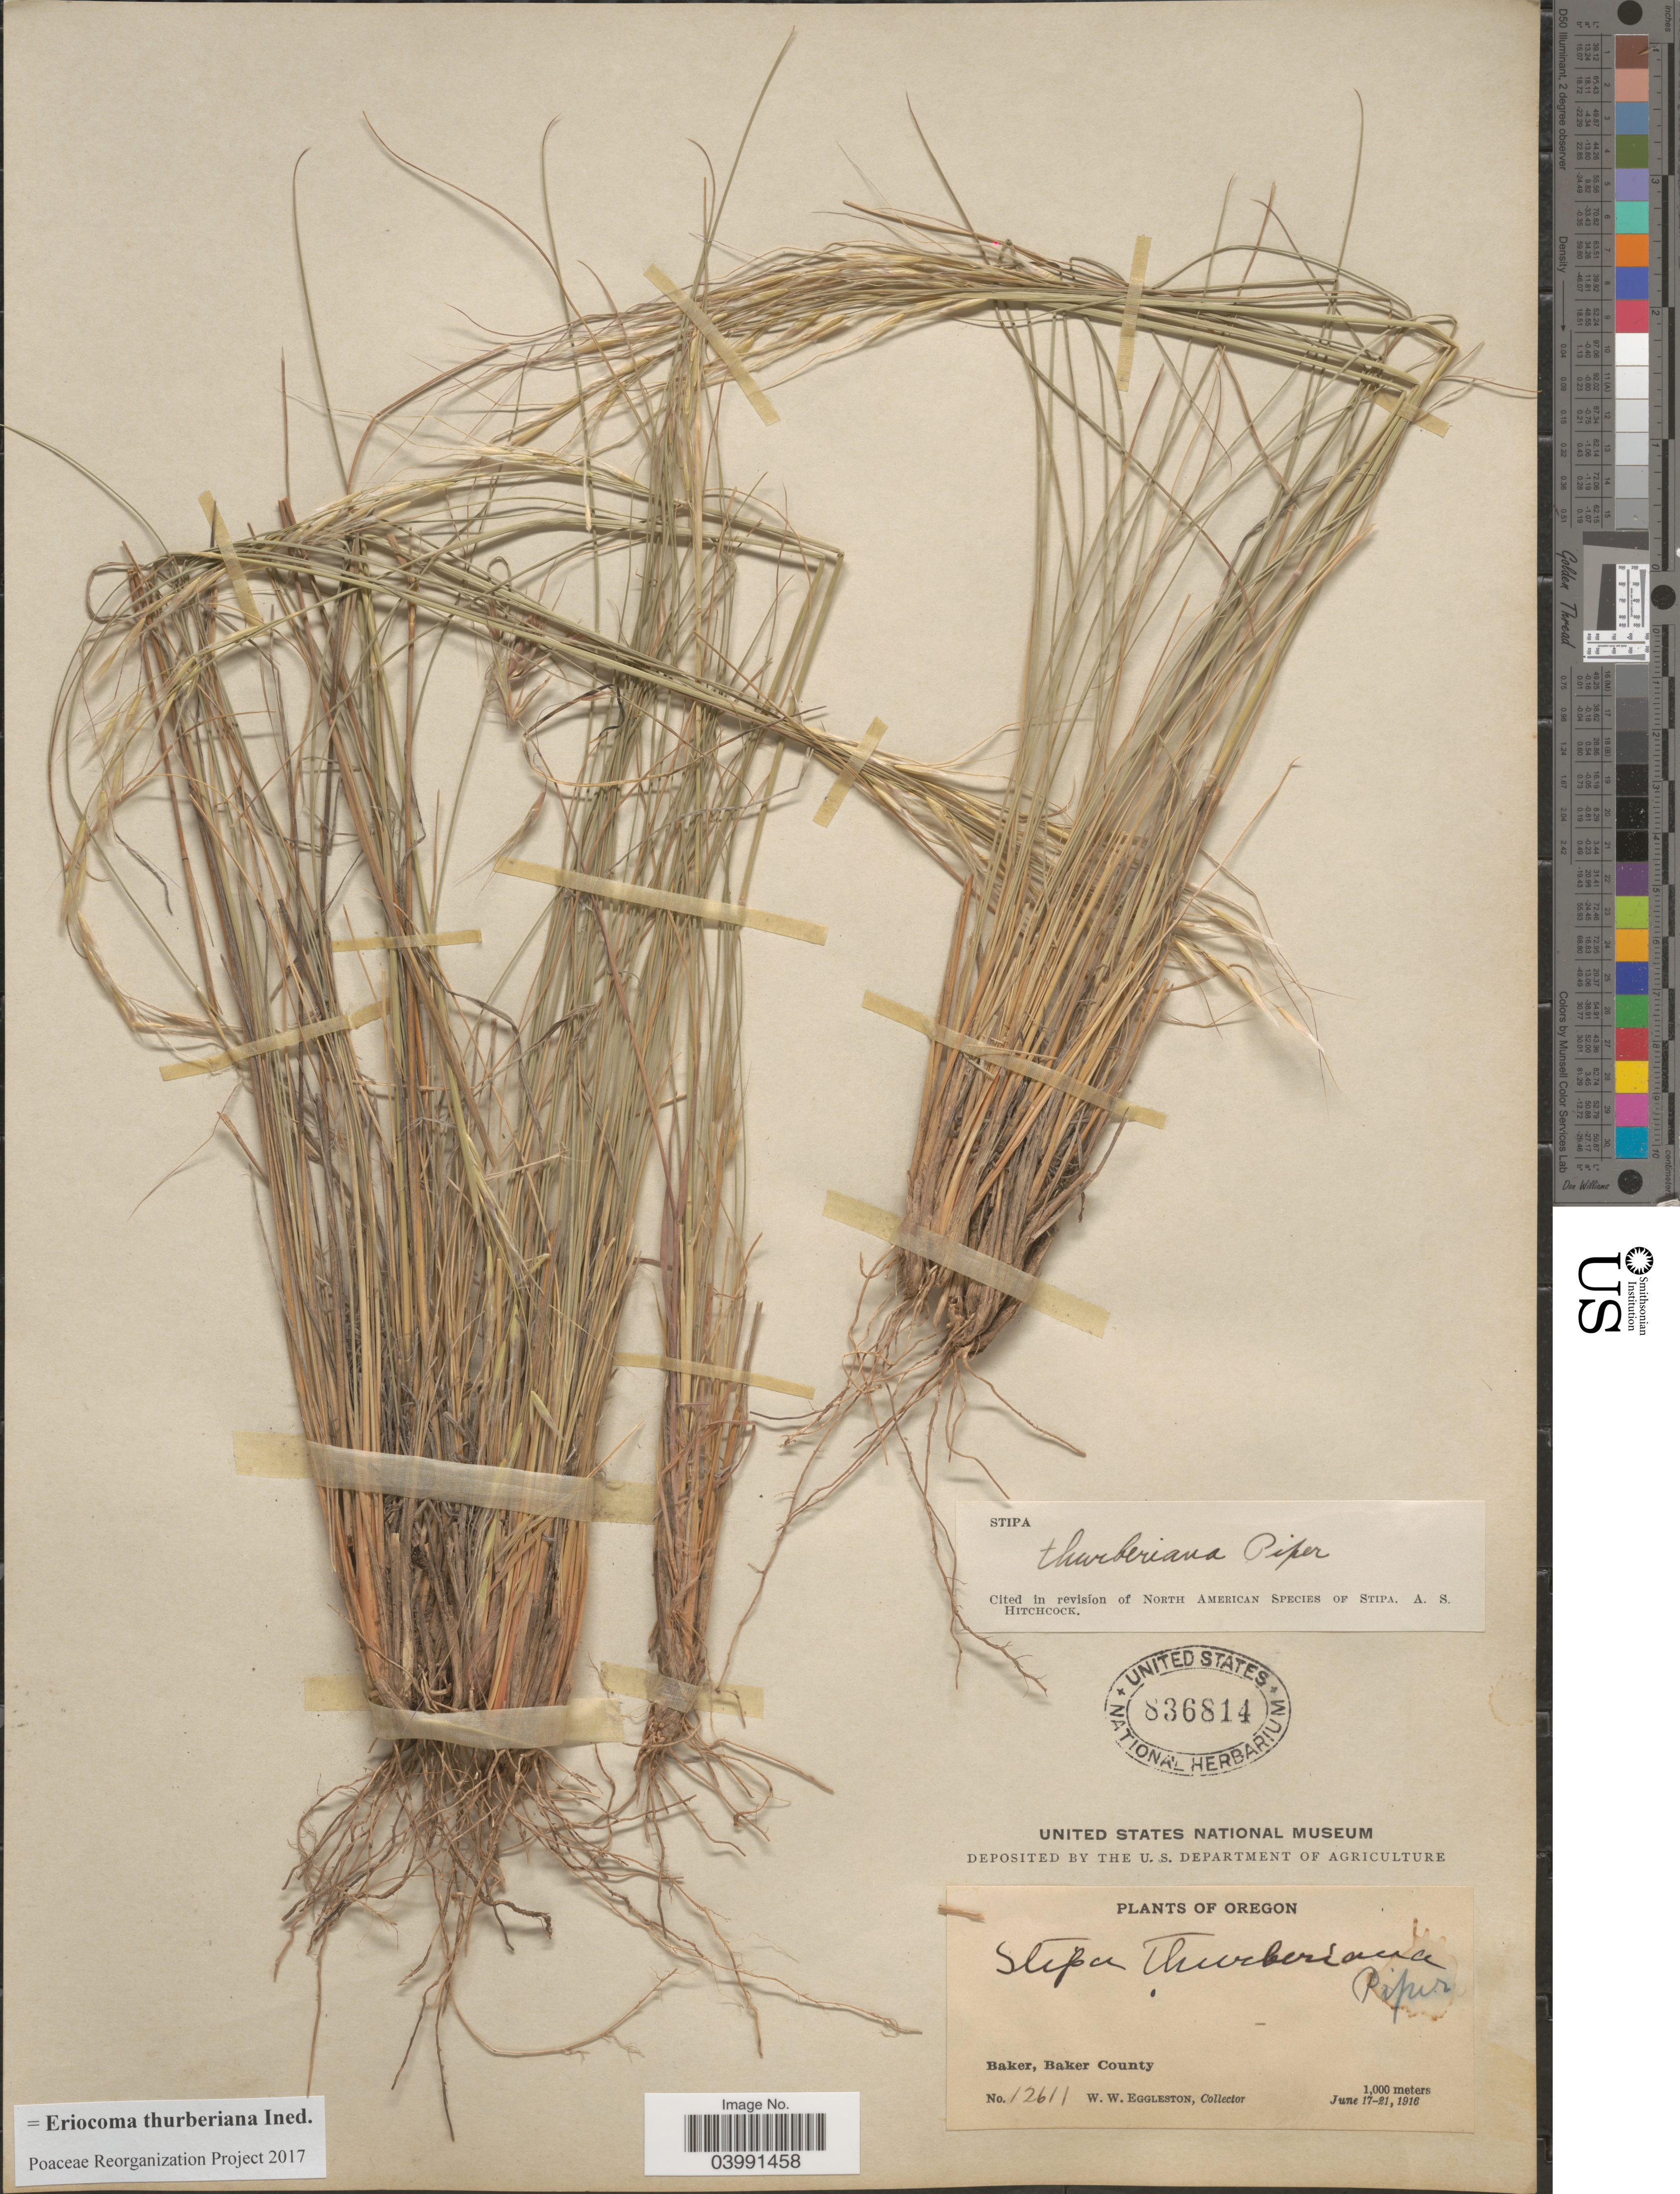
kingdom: Plantae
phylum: Tracheophyta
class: Liliopsida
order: Poales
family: Poaceae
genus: Eriocoma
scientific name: Eriocoma thurberiana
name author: (Piper) Romasch.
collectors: W. W. Eggleston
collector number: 12611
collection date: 1916-06-17/1916-06-21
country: United States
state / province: Oregon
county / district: Baker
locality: Baker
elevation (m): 1000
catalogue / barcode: US 836814